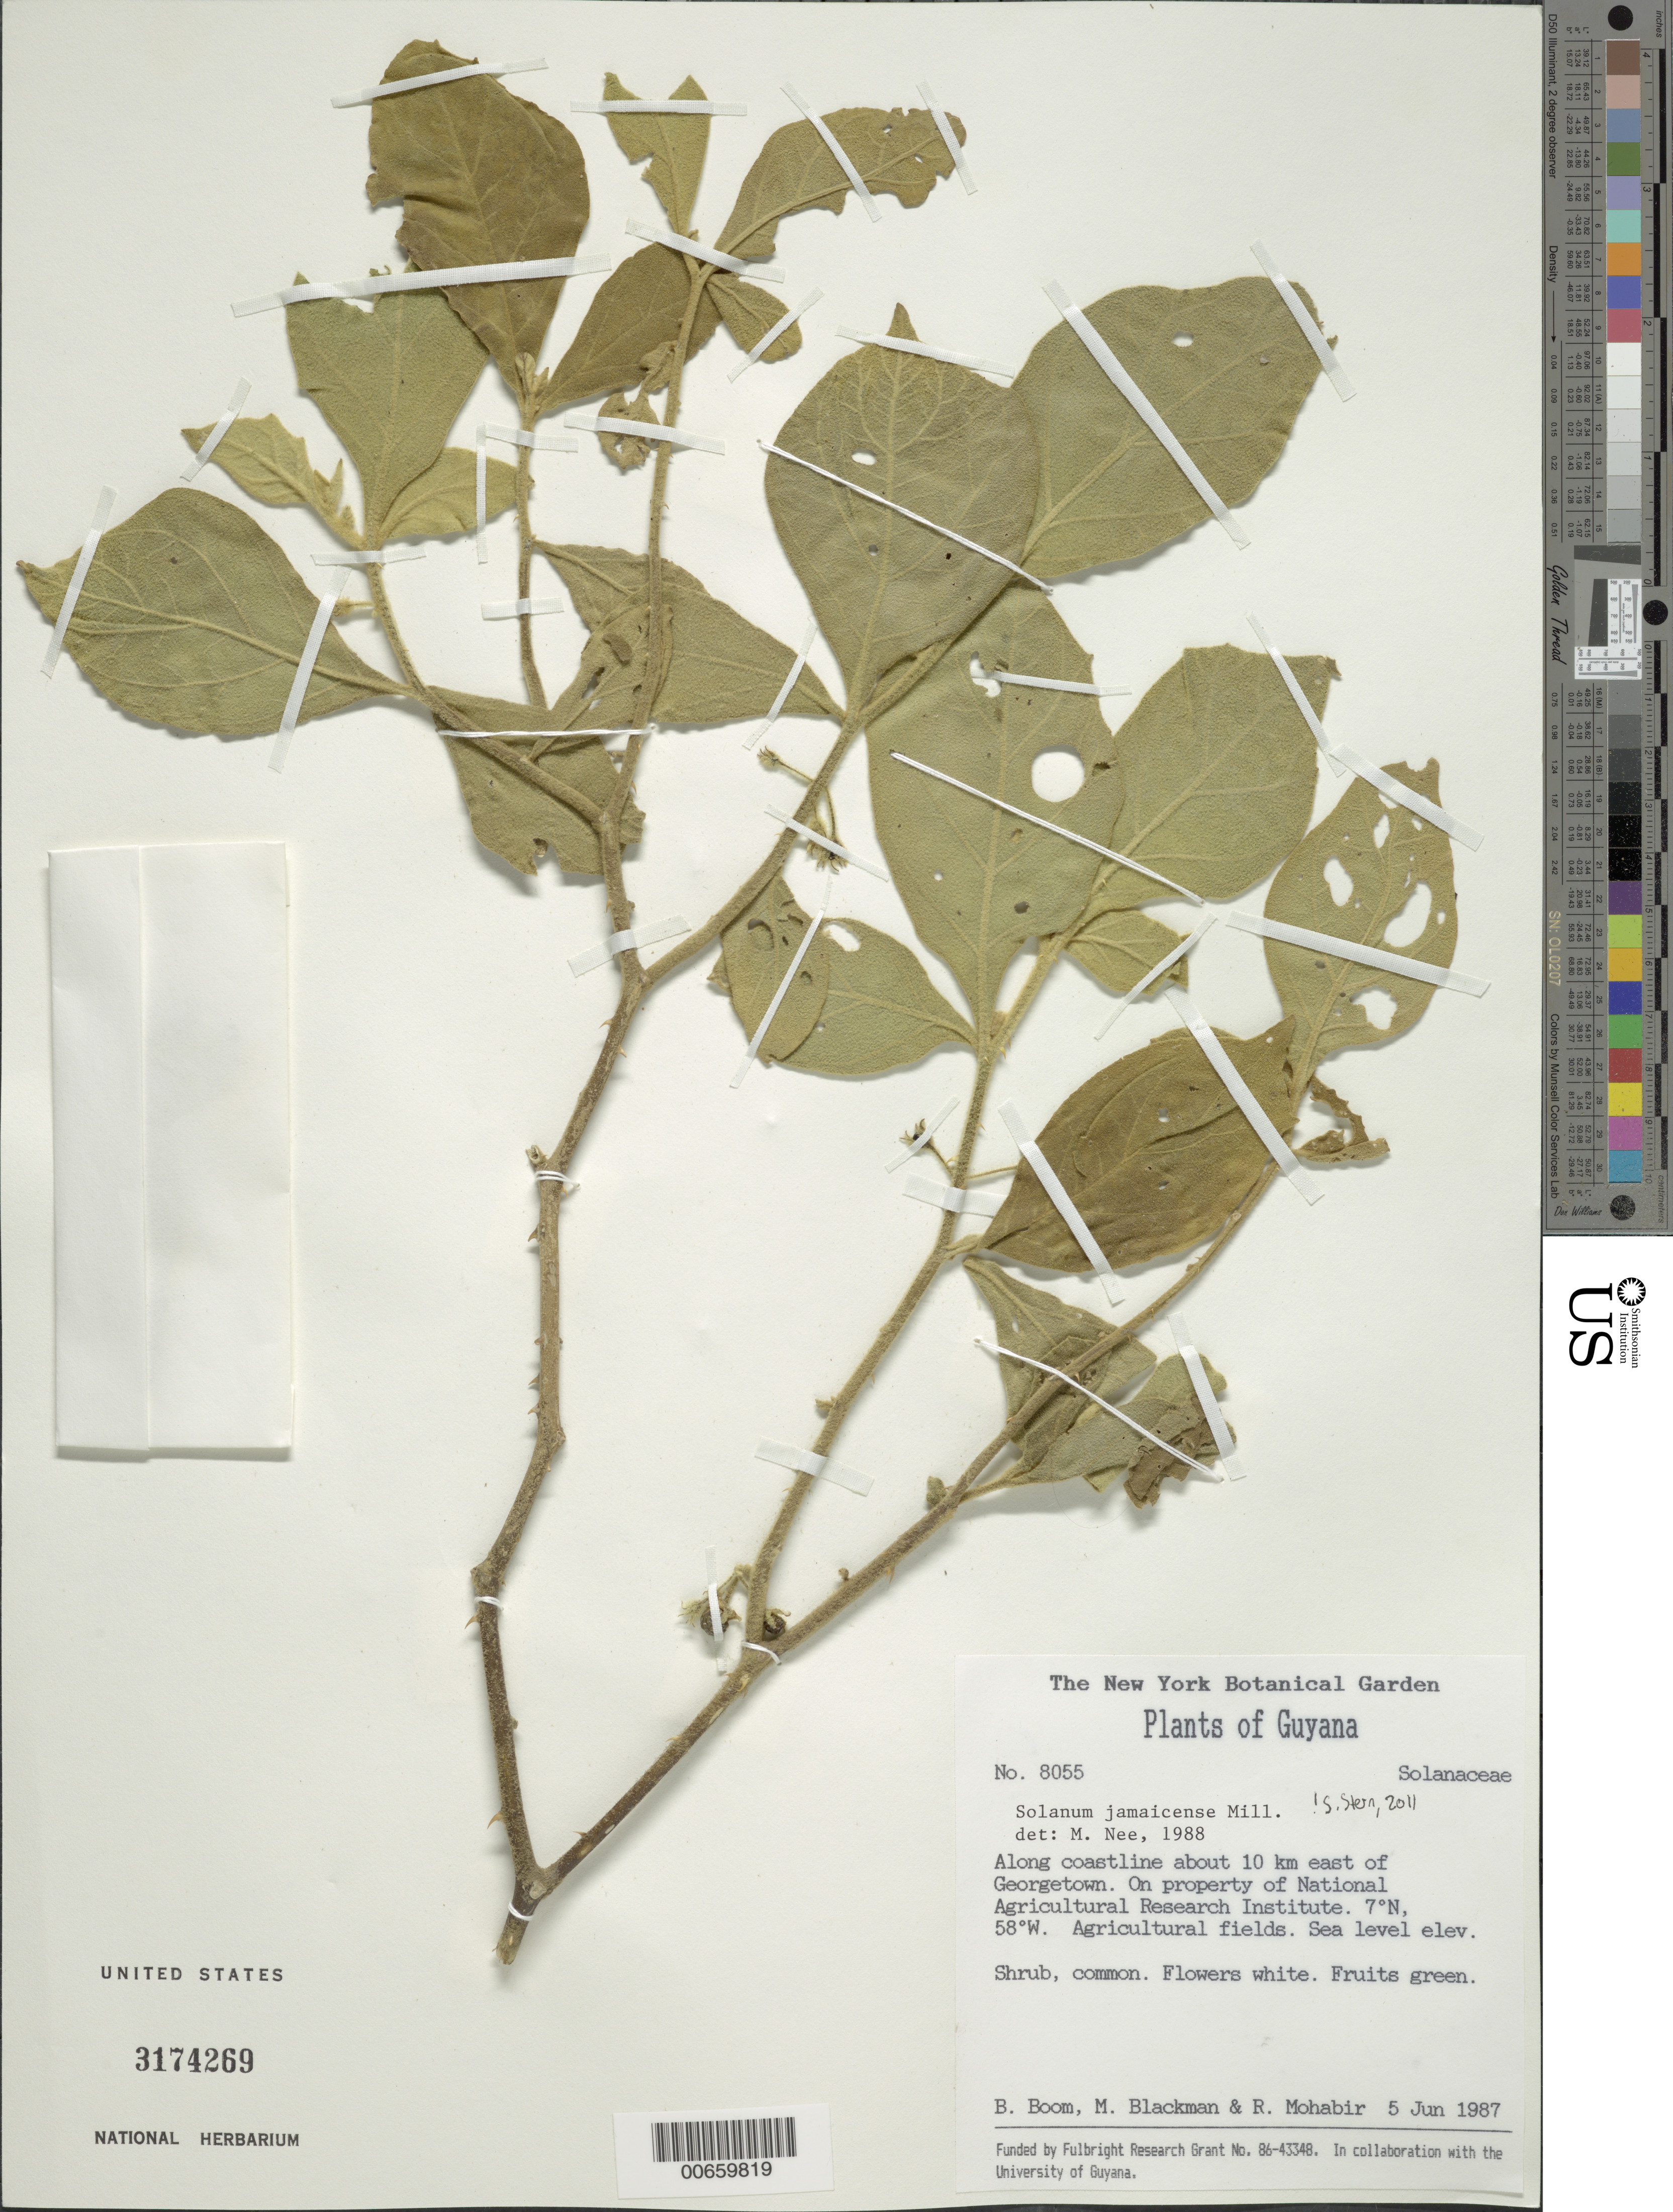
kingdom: Plantae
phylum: Tracheophyta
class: Magnoliopsida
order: Solanales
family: Solanaceae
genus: Solanum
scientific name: Solanum jamaicense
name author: Mill.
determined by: Nee, Michael H.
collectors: B. M. Boom, M. Mohabir & R. Blackman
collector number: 8055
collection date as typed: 6 Jun 1987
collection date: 1987-06-06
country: Guyana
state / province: Demerara-Mahaica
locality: Georgetown, coastline 10 km E of, on property of Nat. Agr. Research Inst.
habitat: Coastline.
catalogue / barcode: US 3174269